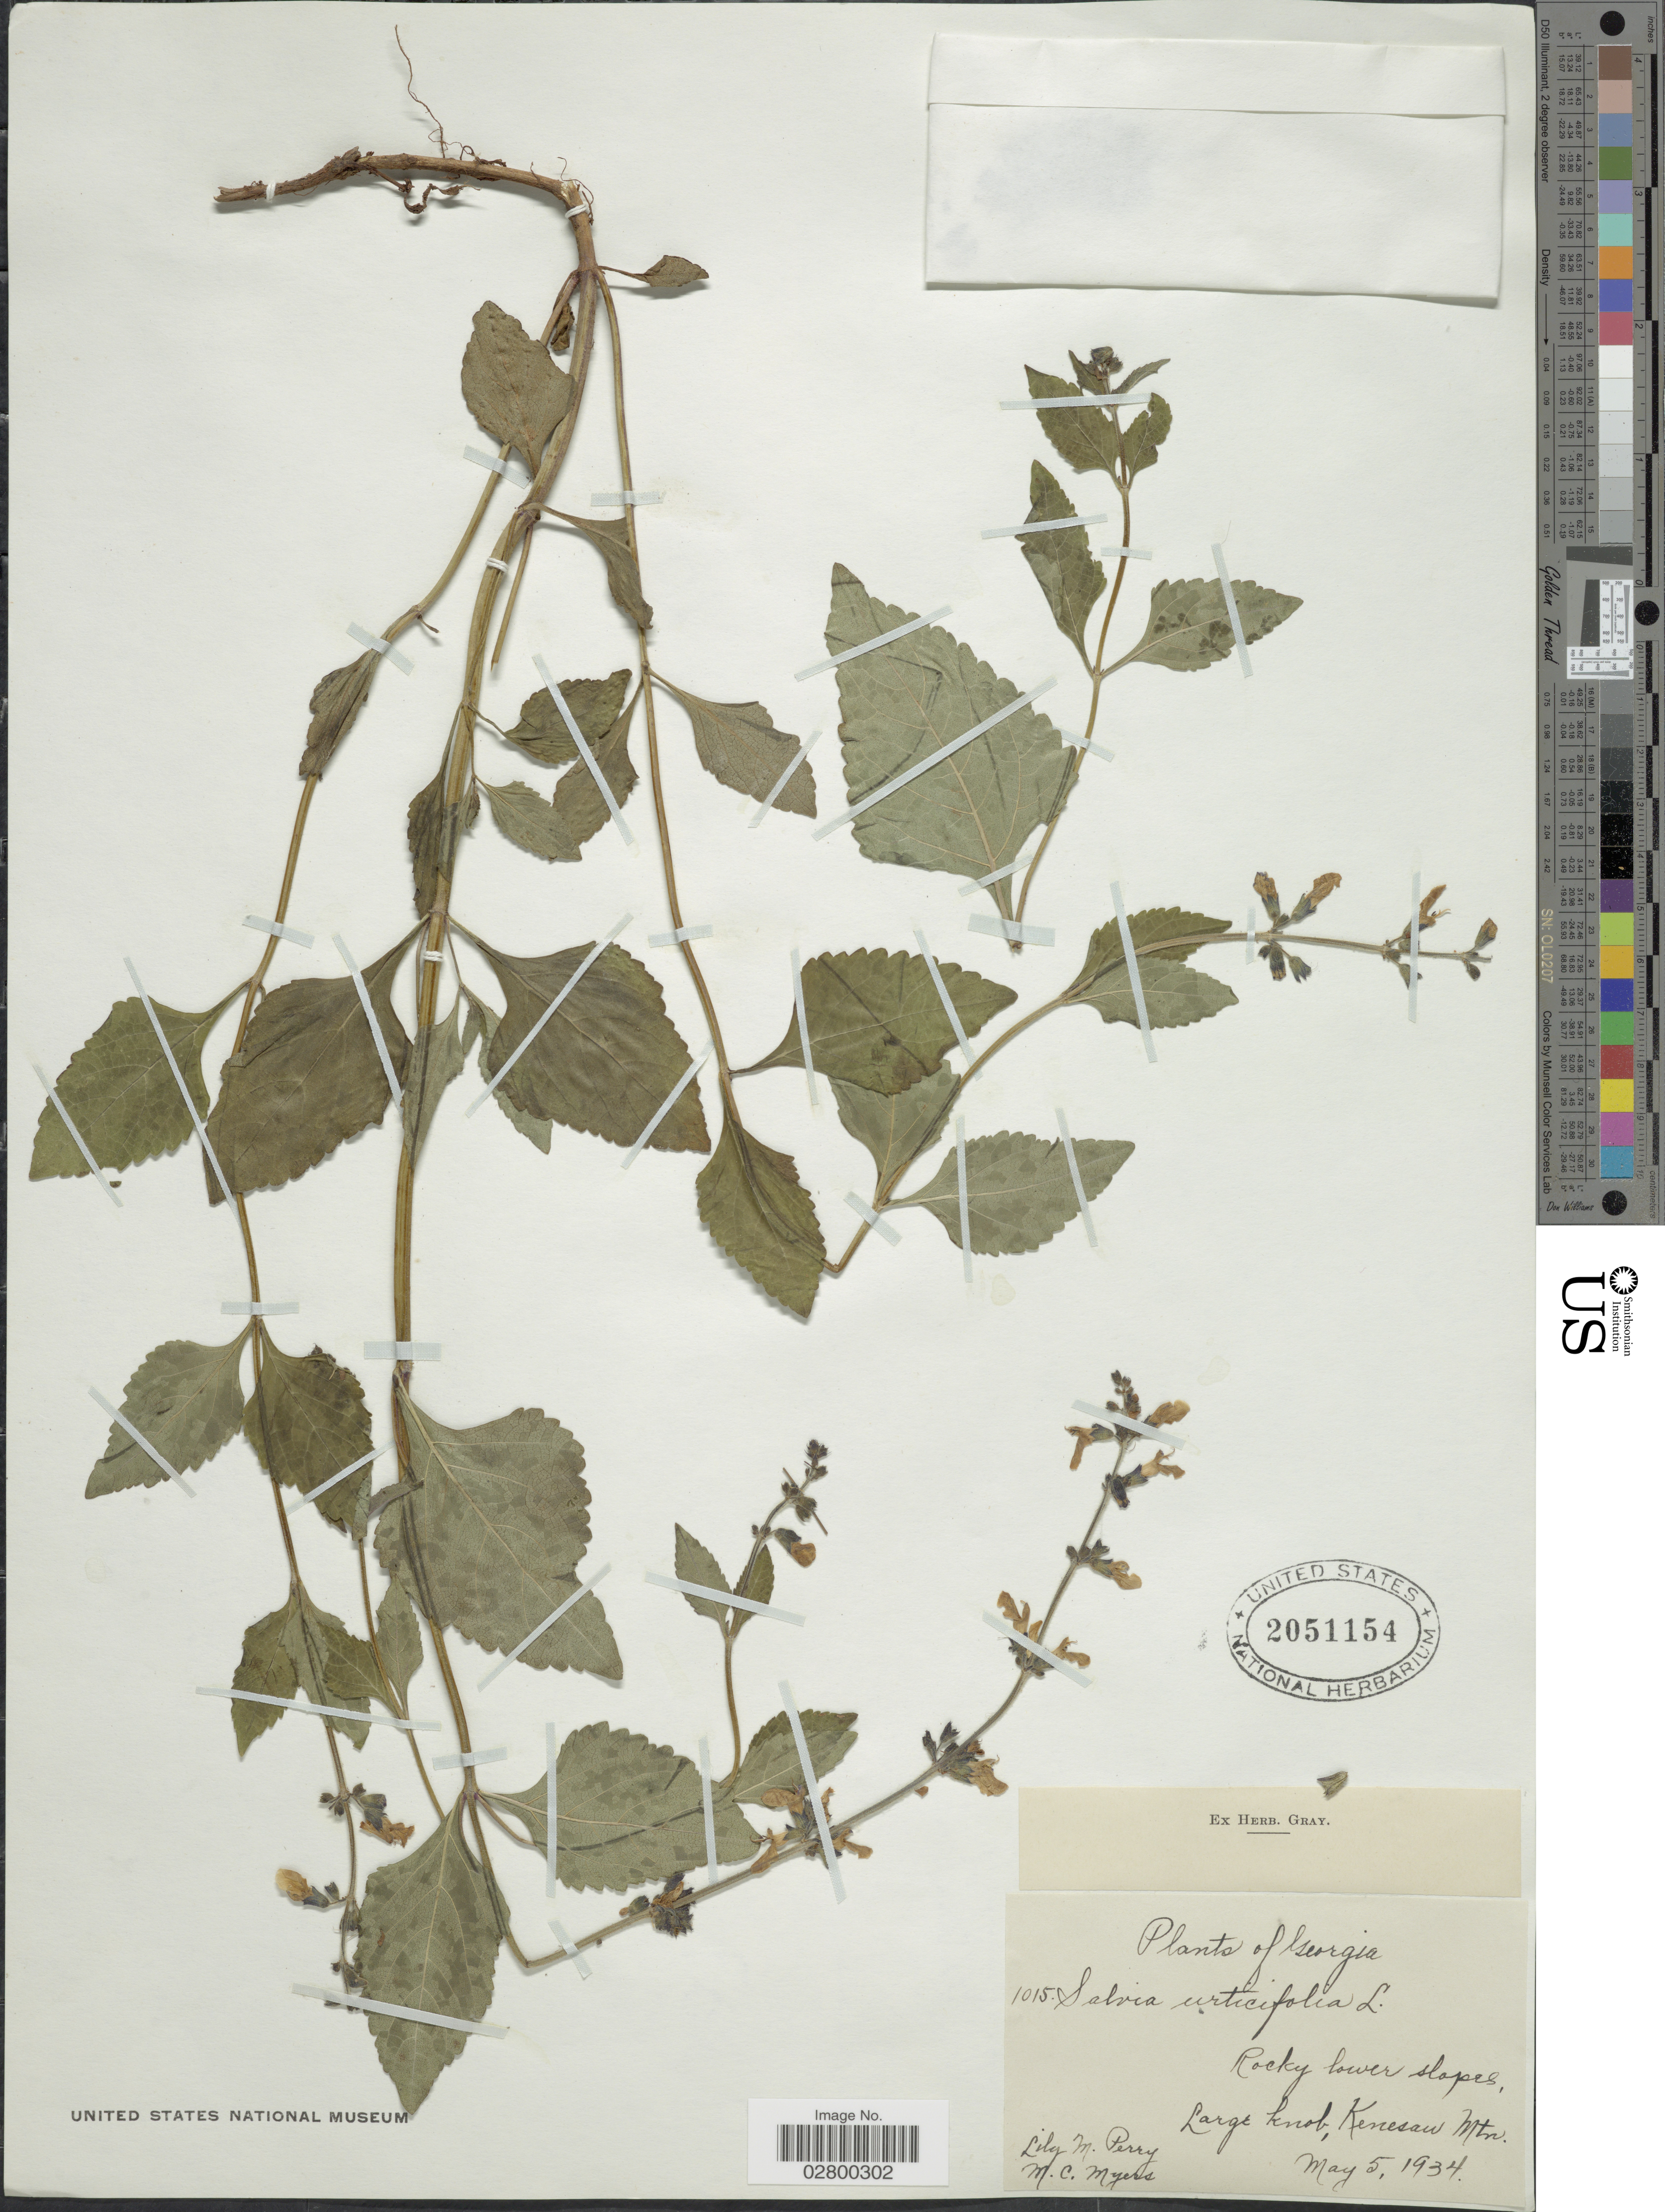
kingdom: Plantae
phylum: Tracheophyta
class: Magnoliopsida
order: Lamiales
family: Lamiaceae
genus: Salvia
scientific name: Salvia urticifolia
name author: L.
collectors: L. M. Perry & M. Myers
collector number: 1015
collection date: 1934-05-05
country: United States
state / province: Georgia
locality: Rocky lower slopes, Large knob, Kenesaw Mtn.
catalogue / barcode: US 2051154